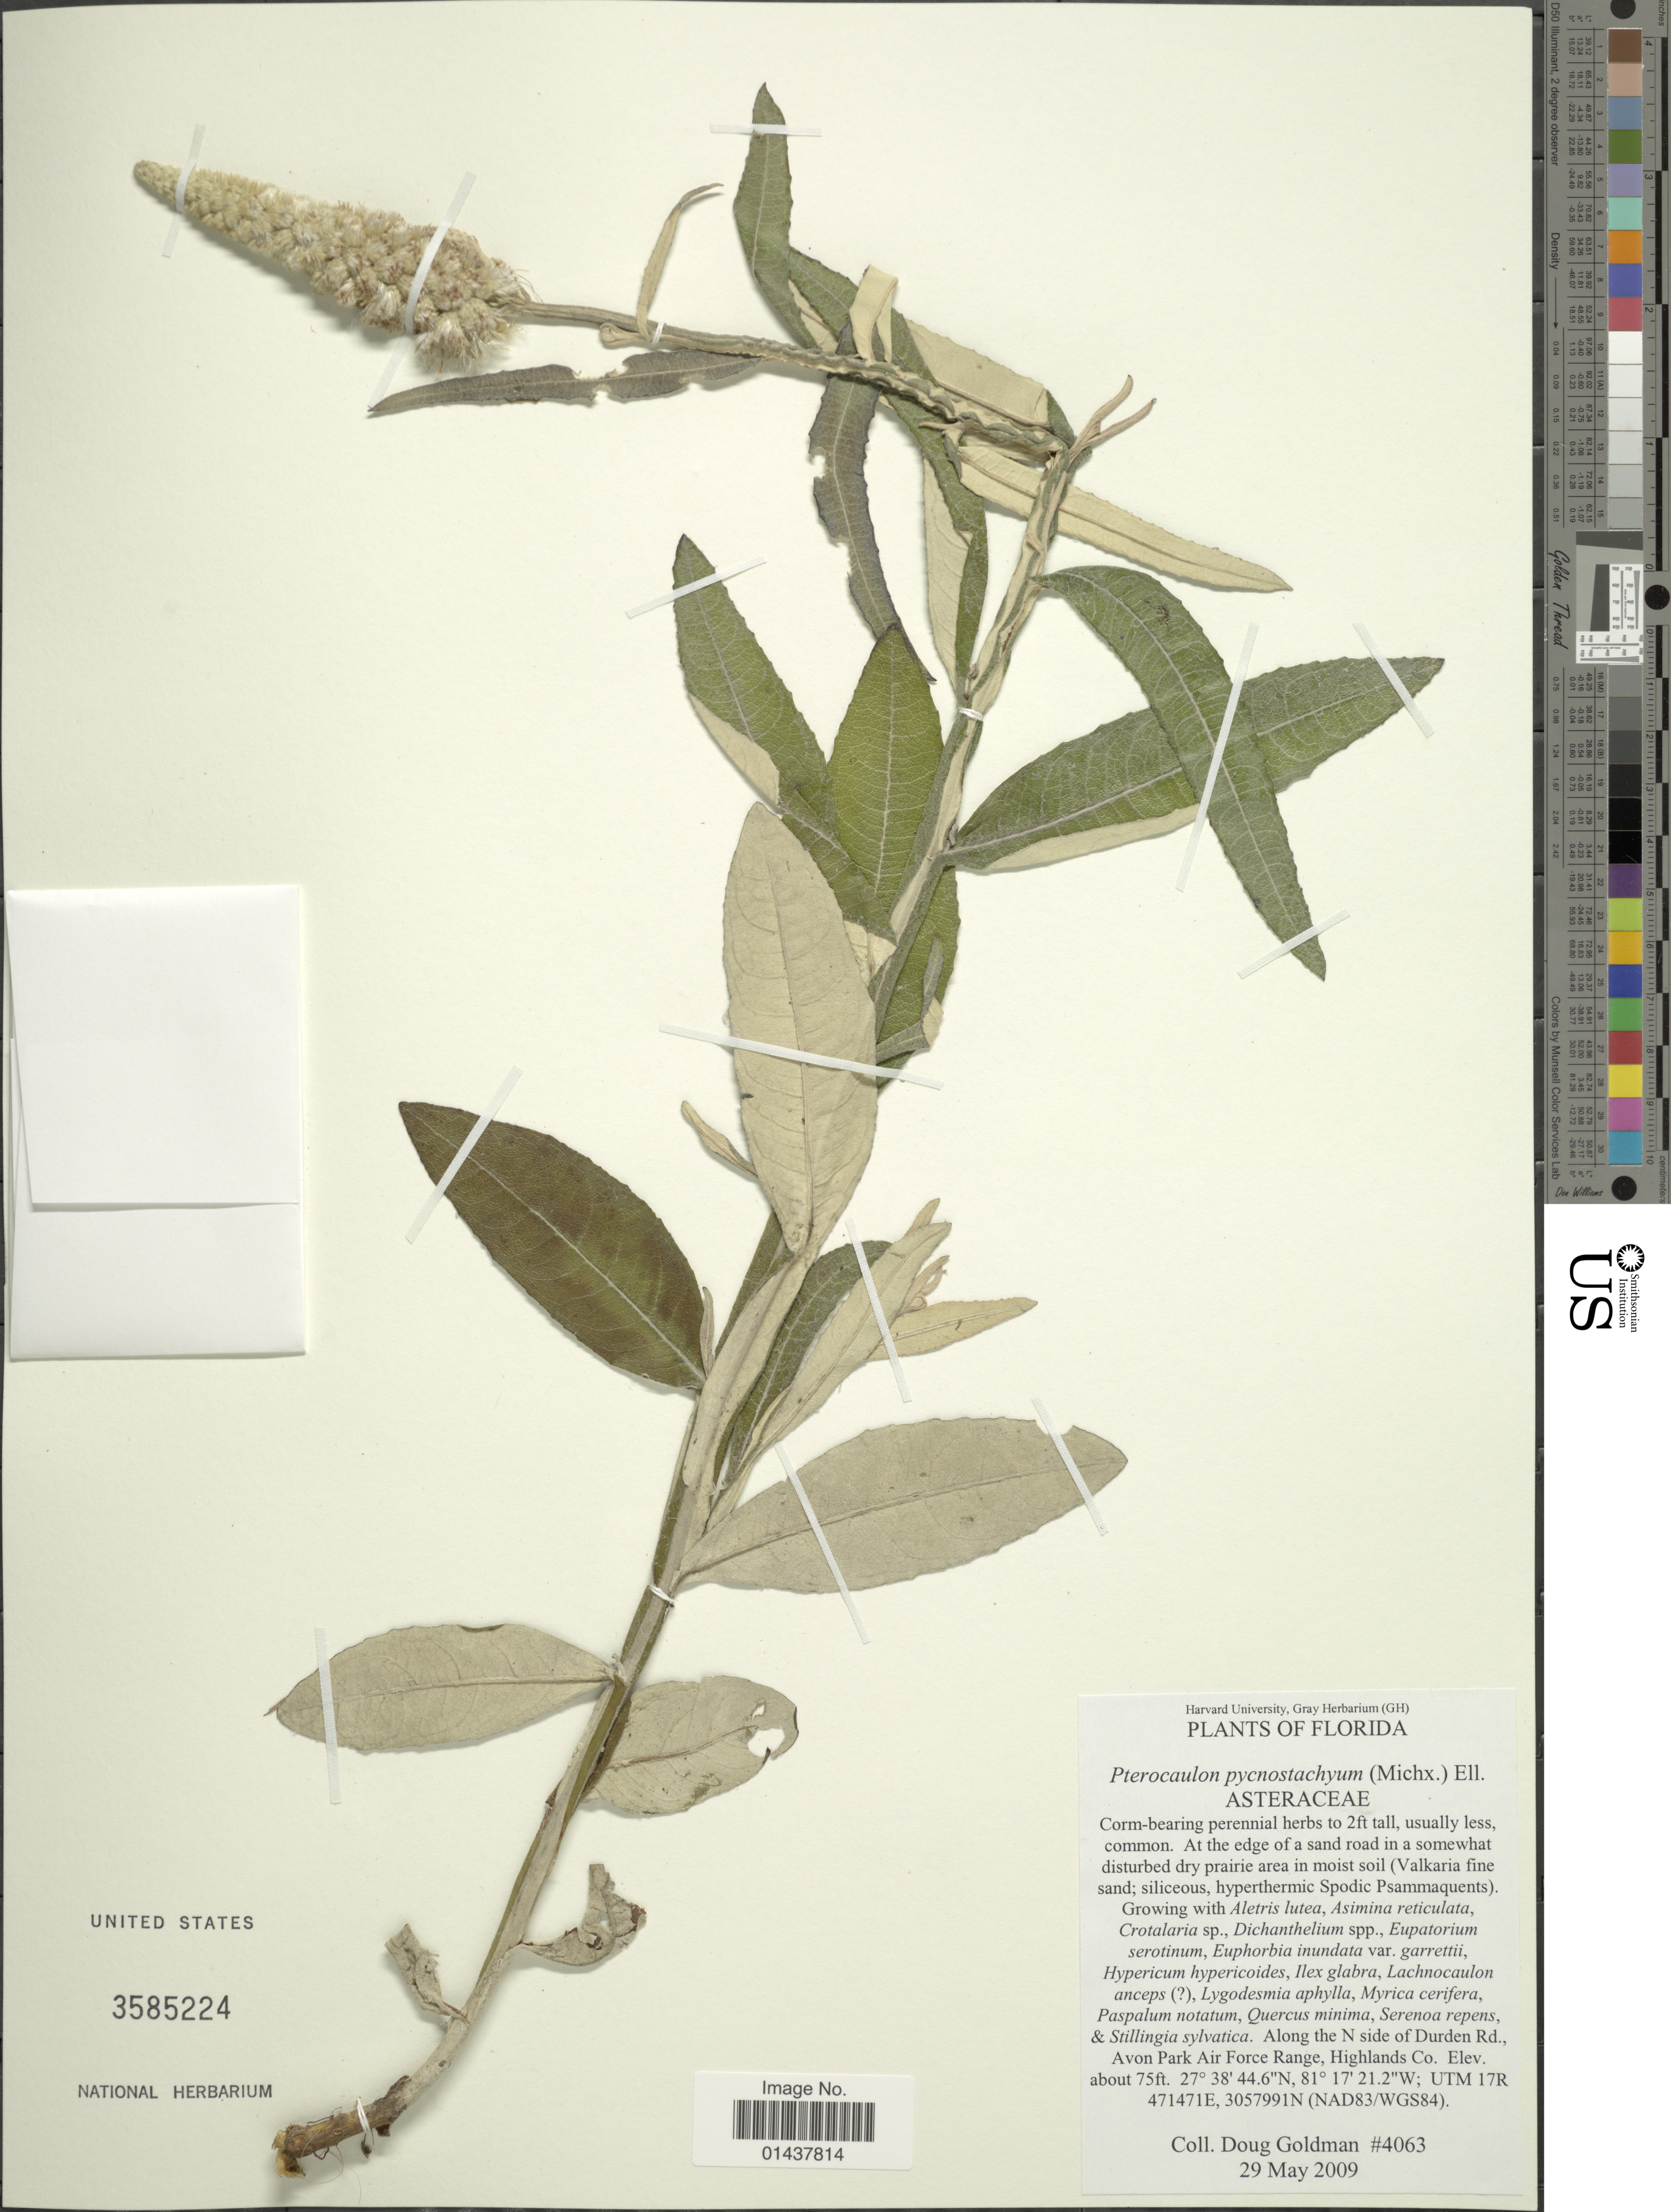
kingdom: Plantae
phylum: Tracheophyta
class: Magnoliopsida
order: Asterales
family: Asteraceae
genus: Pterocaulon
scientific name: Pterocaulon pycnostachyum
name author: (Michx.) Elliott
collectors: D. Goldman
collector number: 4063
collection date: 2009-05-29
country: United States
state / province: Florida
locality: Along the N side of Durden Rd., Avon Park Air Force Range, Highlands Co.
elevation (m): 23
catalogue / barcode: US 3585224